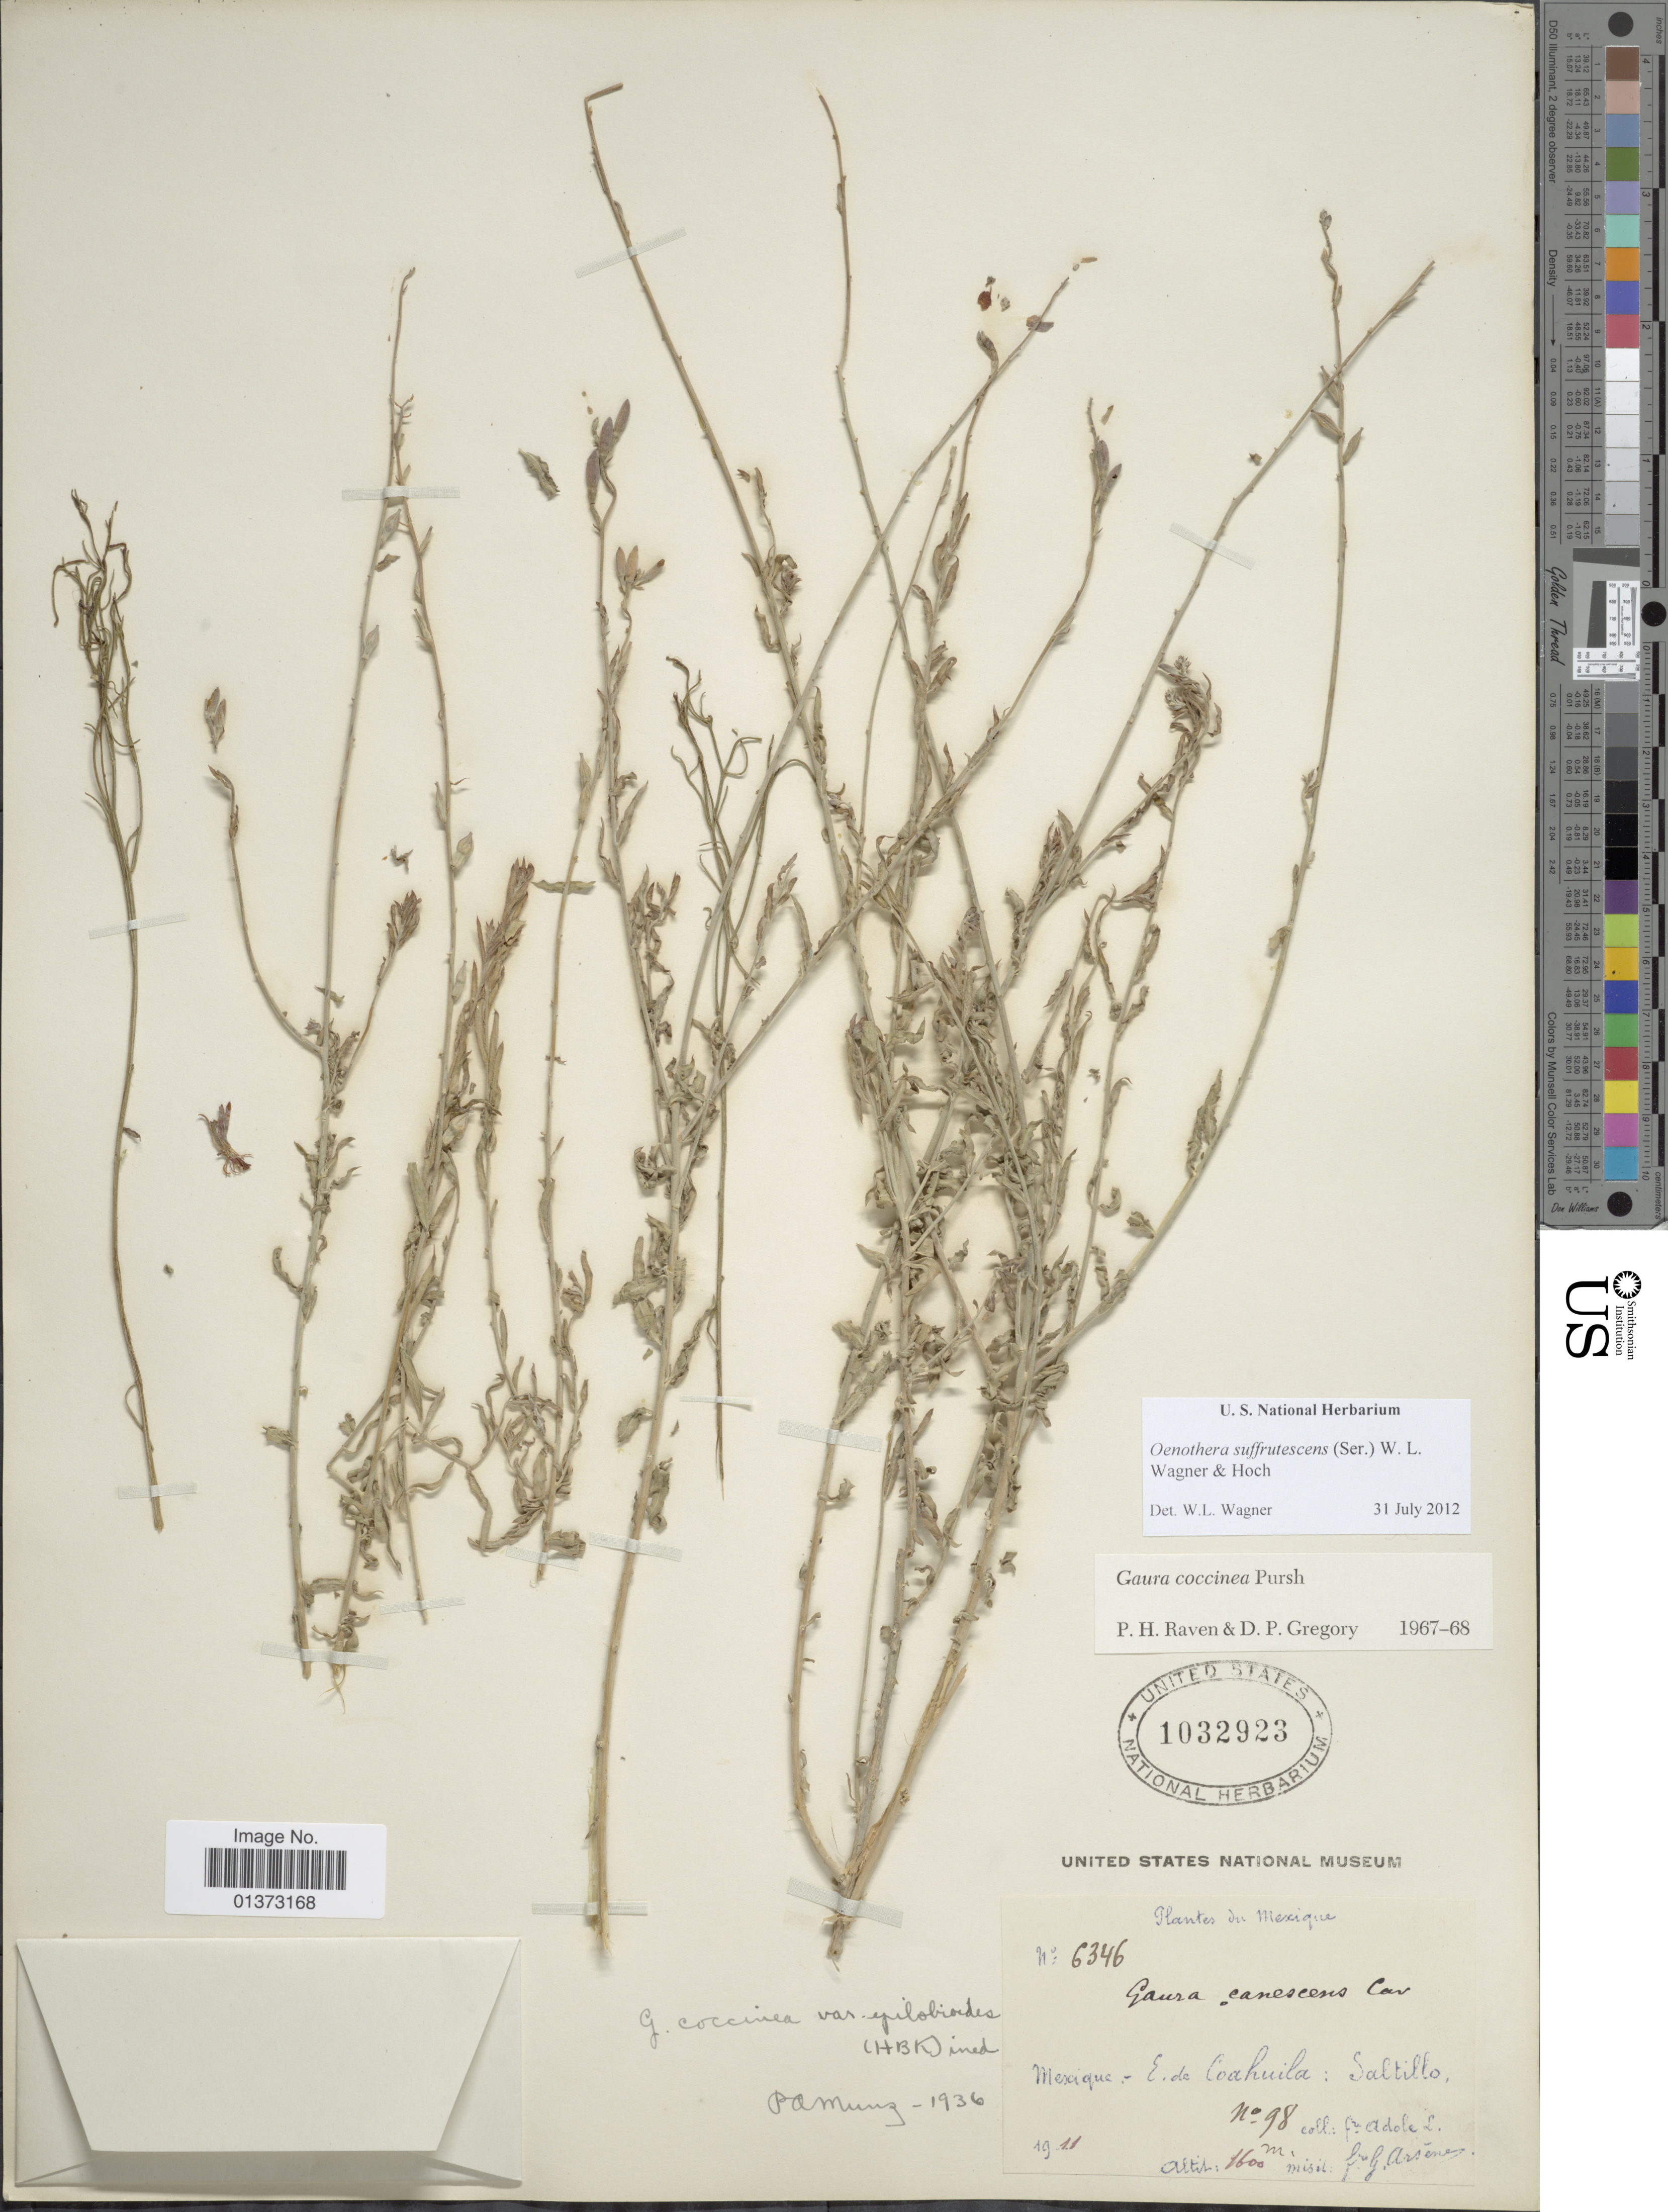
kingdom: Plantae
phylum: Tracheophyta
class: Magnoliopsida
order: Myrtales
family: Onagraceae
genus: Oenothera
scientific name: Oenothera suffrutescens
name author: (Ser.) W.L. Wagner & Hoch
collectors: Bro. Adole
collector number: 98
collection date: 1911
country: Mexico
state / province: Coahuila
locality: E. de Coahuila, Saltillo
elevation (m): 1600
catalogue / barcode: US 1032923